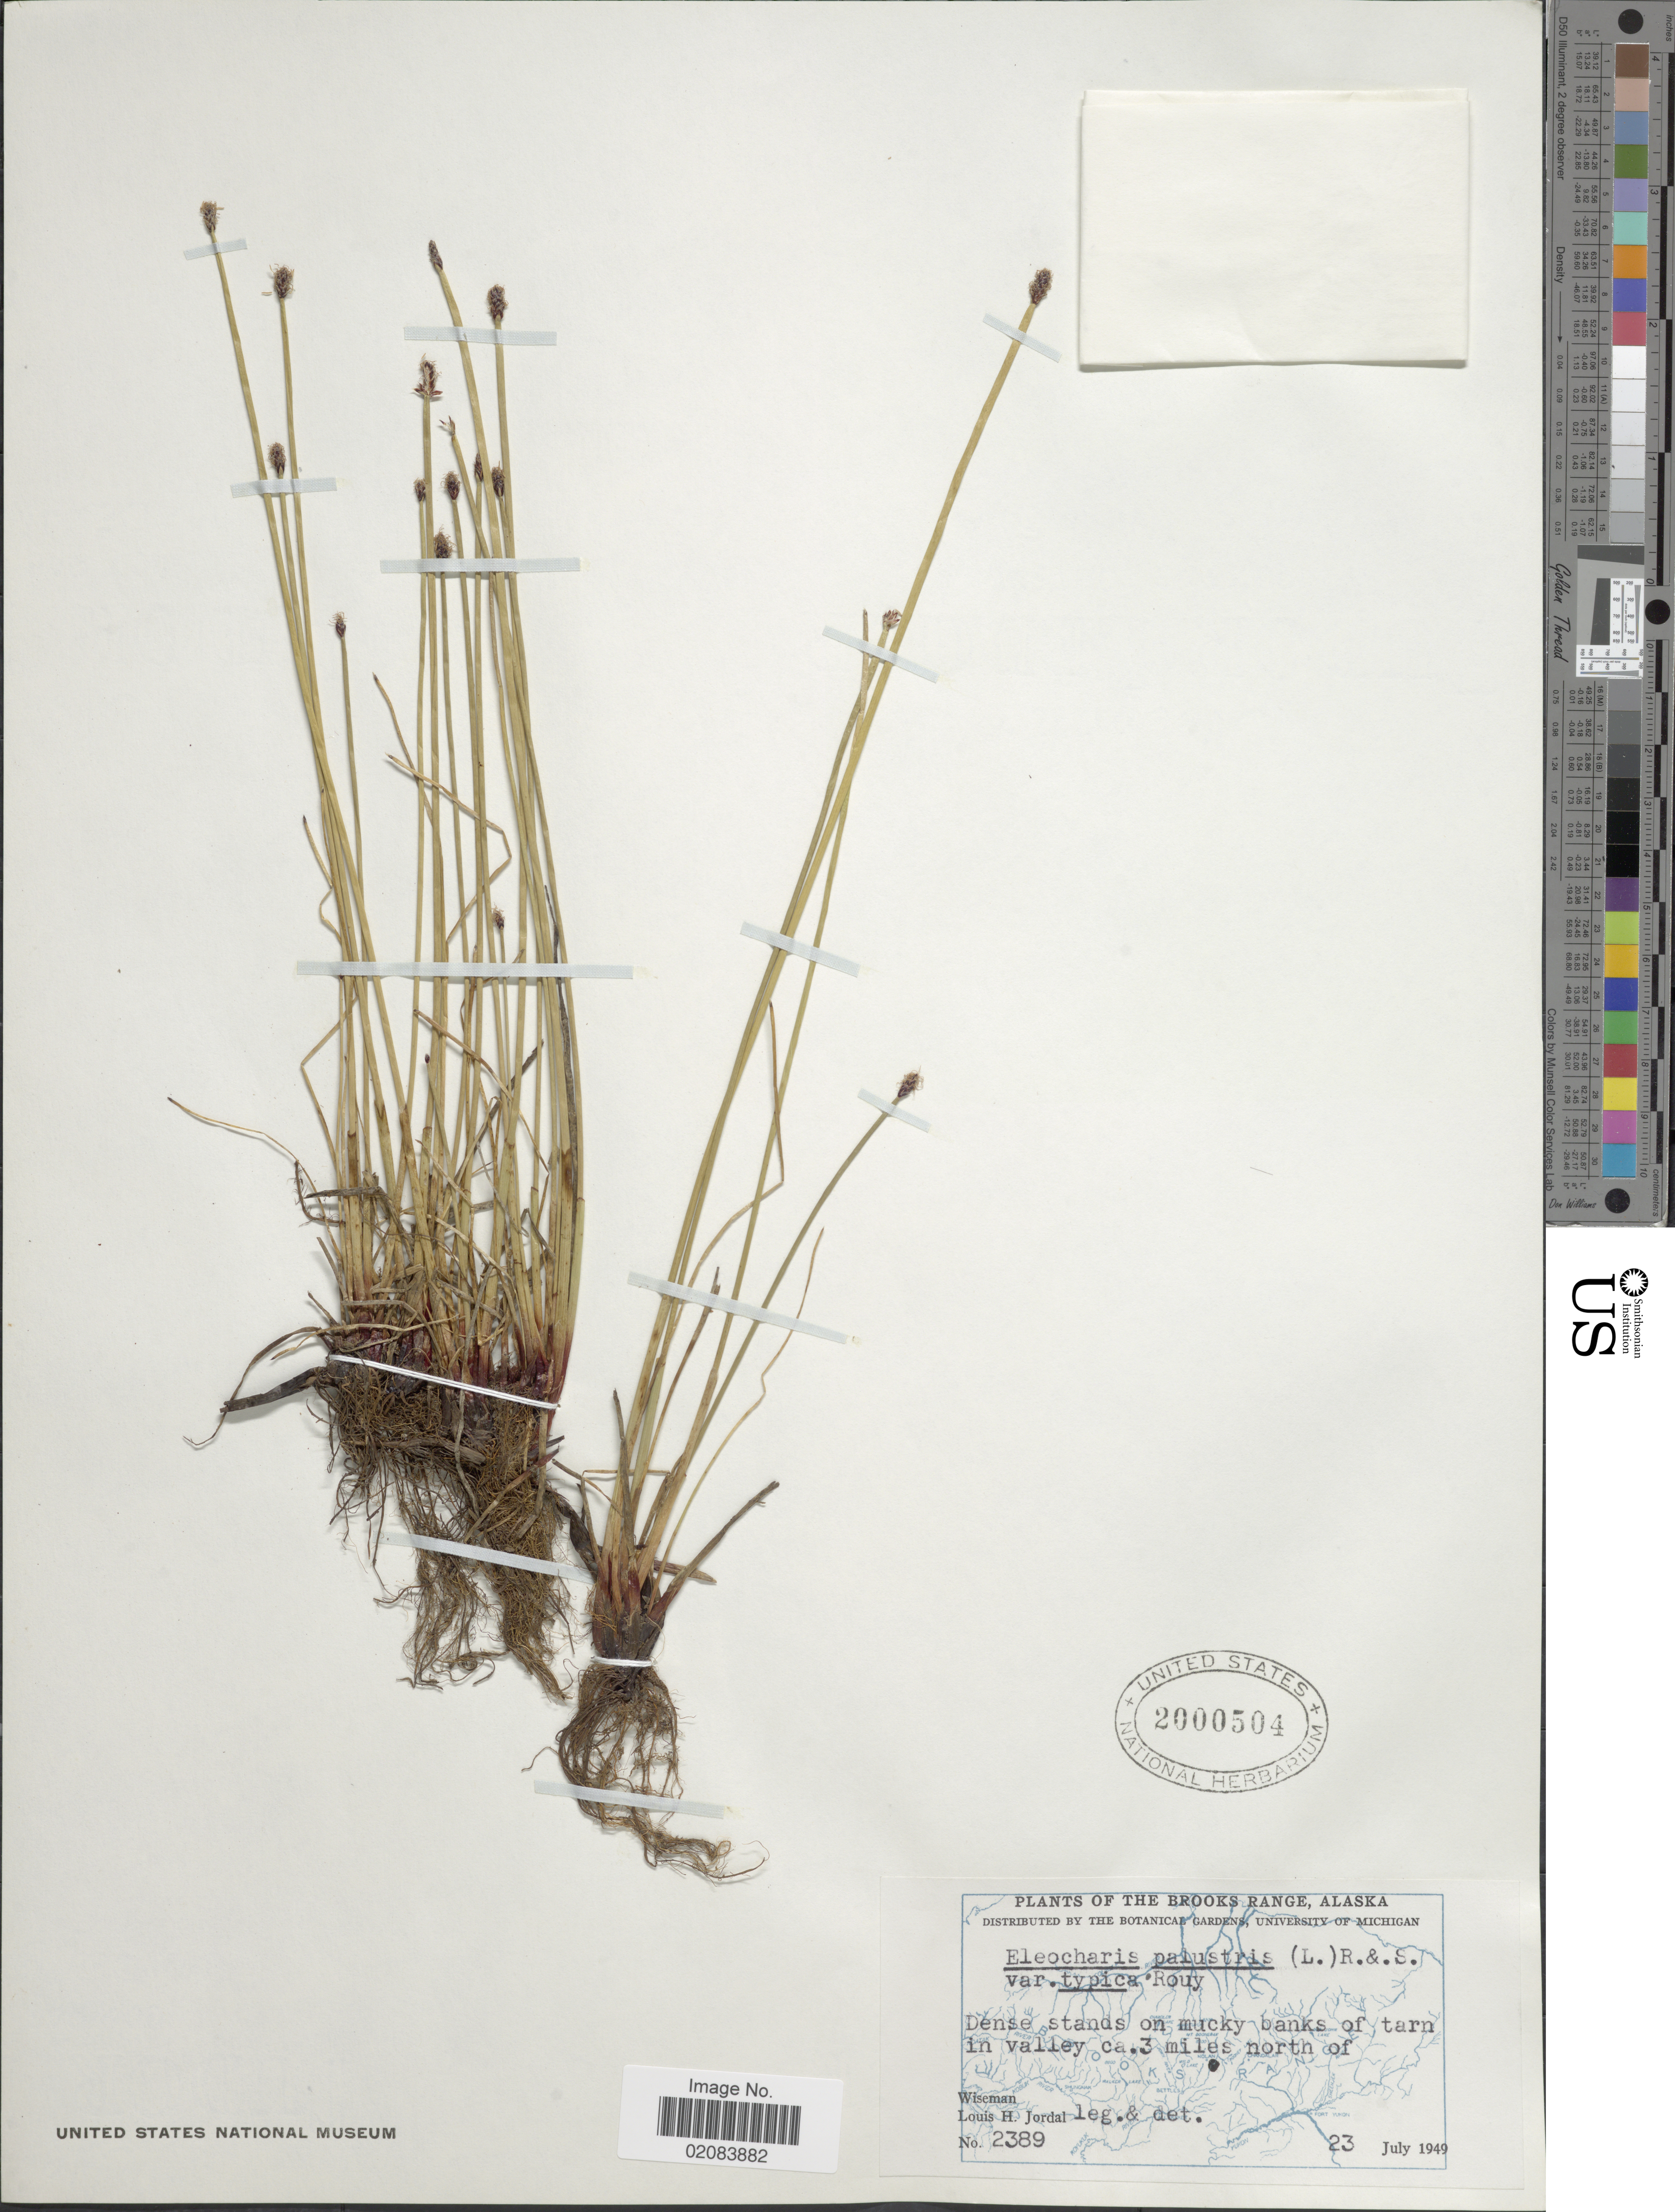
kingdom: Plantae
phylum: Tracheophyta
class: Liliopsida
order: Poales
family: Cyperaceae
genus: Eleocharis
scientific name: Eleocharis palustris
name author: (L.) Roem. & Schult.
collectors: L. Jordal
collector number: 2389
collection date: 1949-07-23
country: United States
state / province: Alaska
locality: Brooks Range. ca.3 miles north of Wiseman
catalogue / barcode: US 2000504